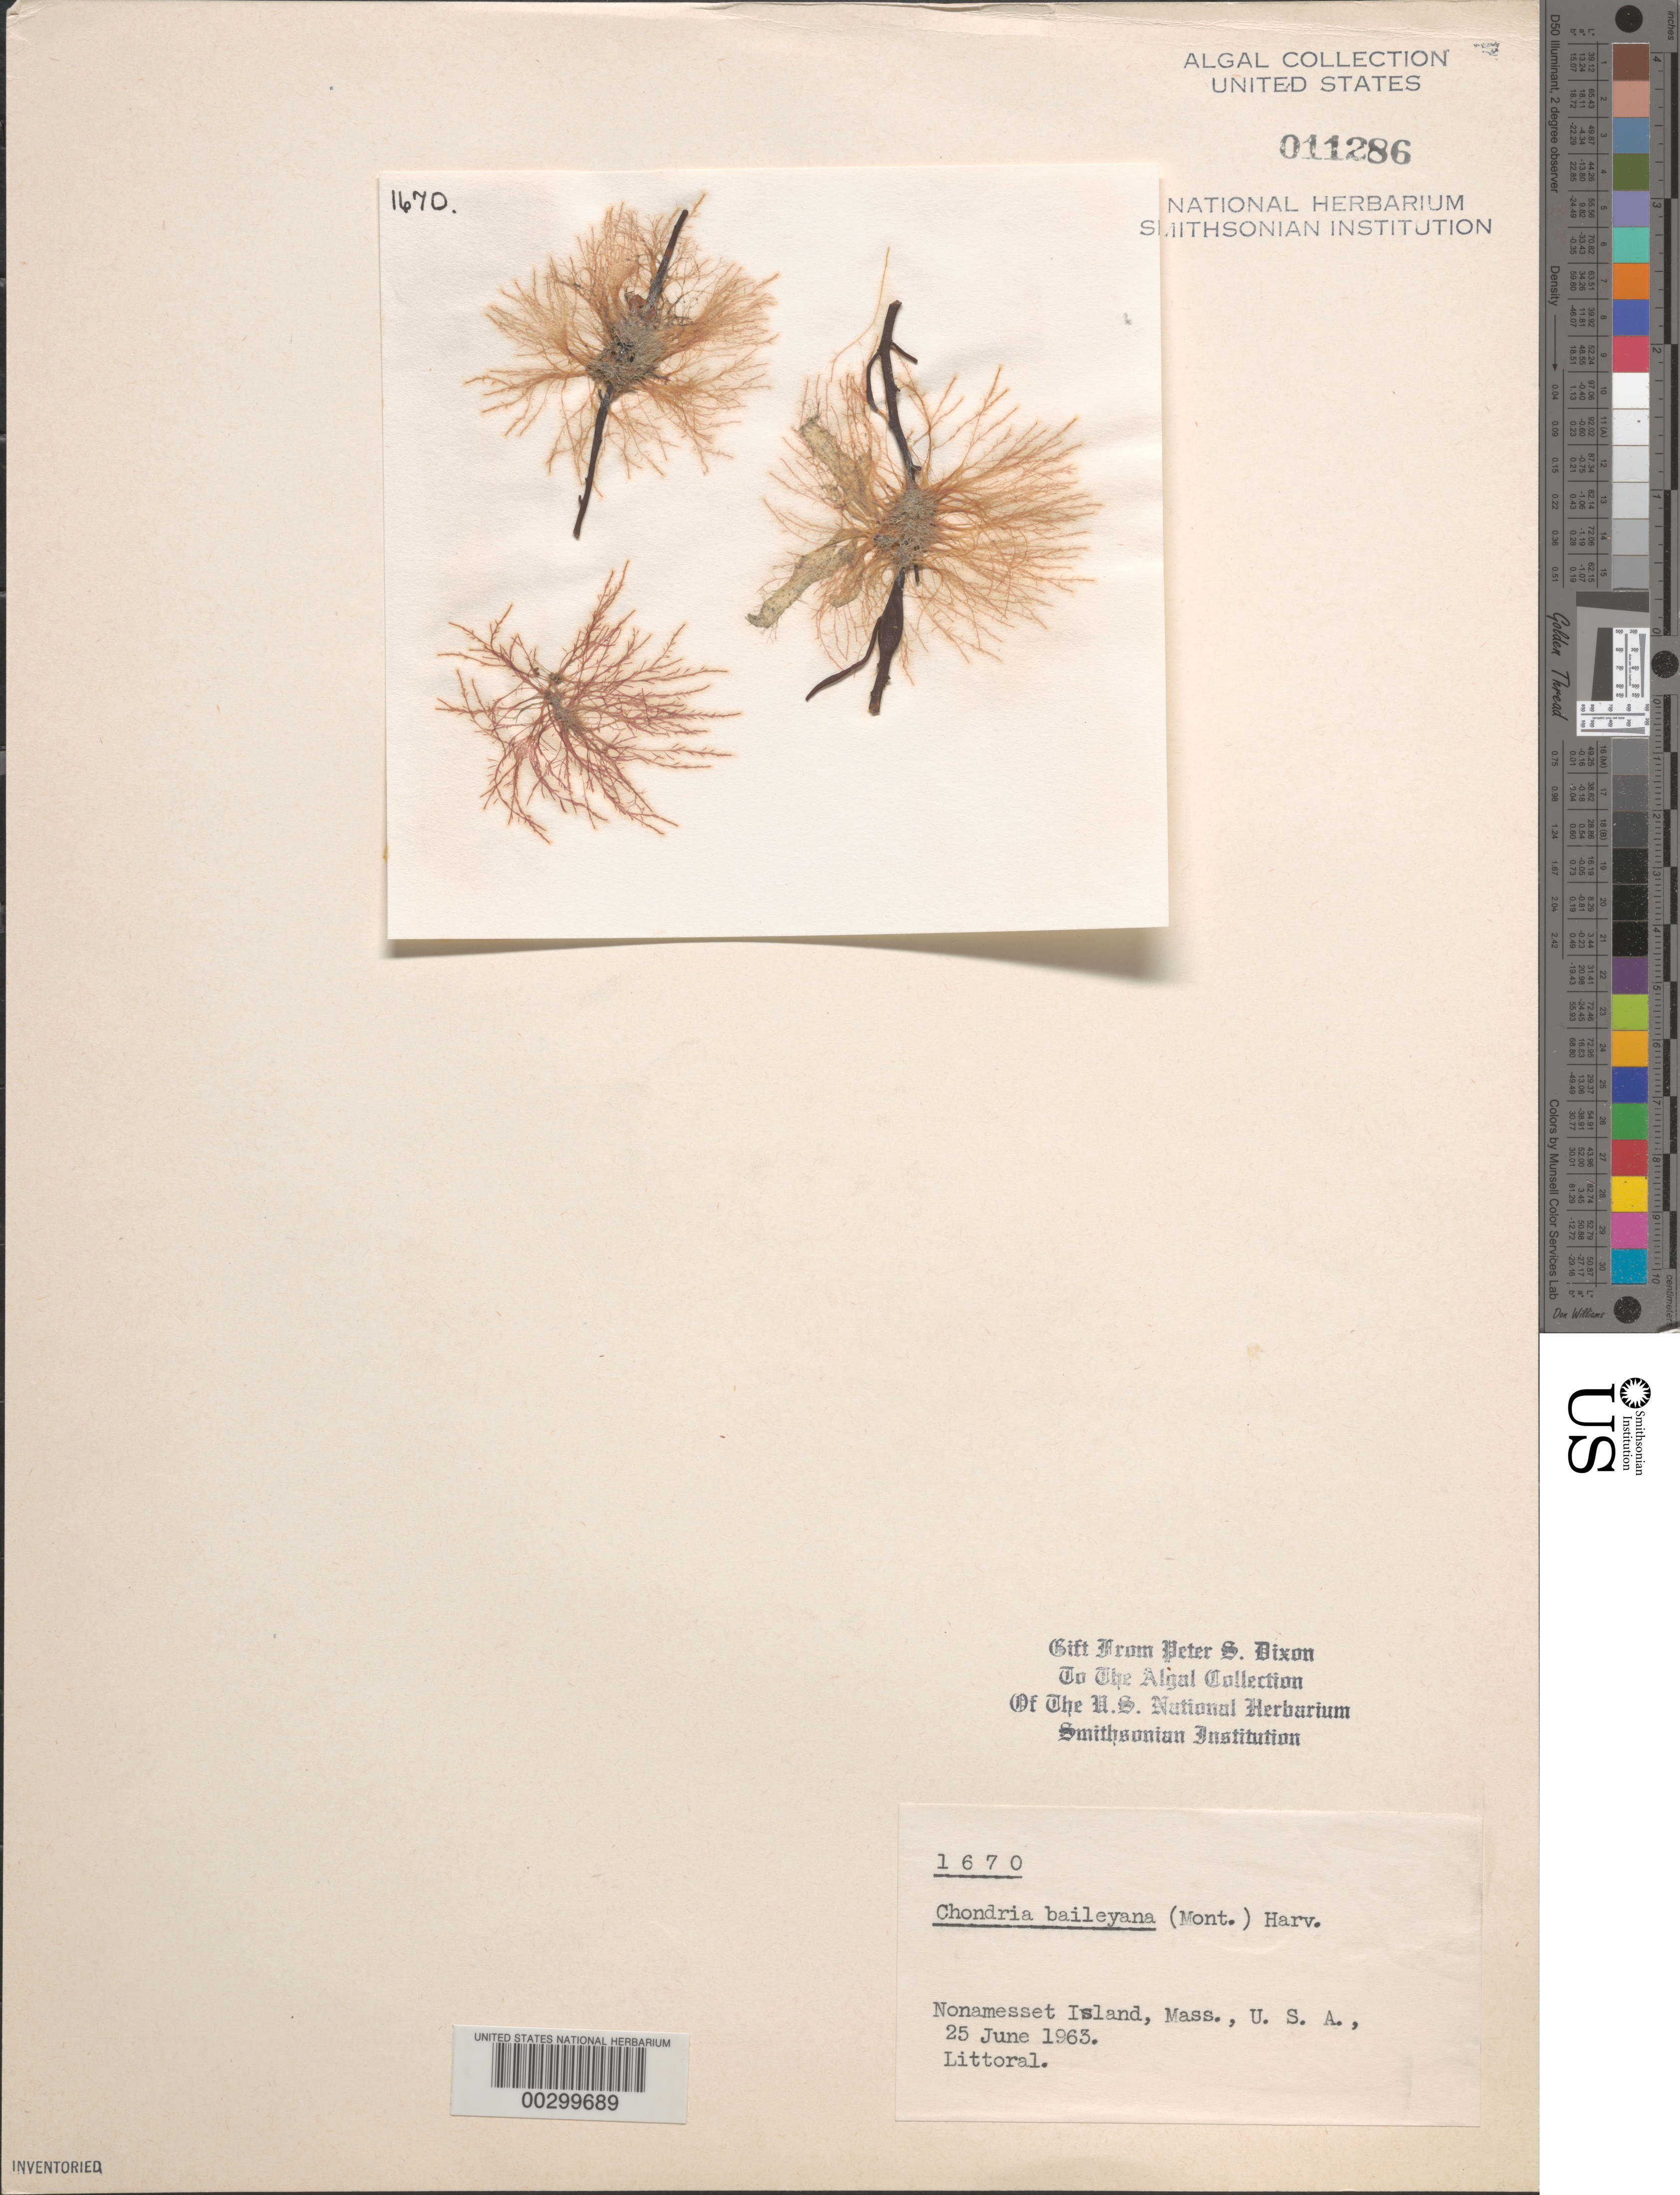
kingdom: Plantae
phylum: Rhodophyta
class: Florideophyceae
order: Ceramiales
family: Rhodomelaceae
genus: Chondria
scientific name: Chondria baileyana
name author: (Mont.) Harv.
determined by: Dixon, P. S.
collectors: P. S. Dixon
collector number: PSD 1670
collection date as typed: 25 Jun 1963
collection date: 1963-06-25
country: United States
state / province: Massachusetts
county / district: Dukes County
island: Nonamesset Island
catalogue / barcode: US 11286